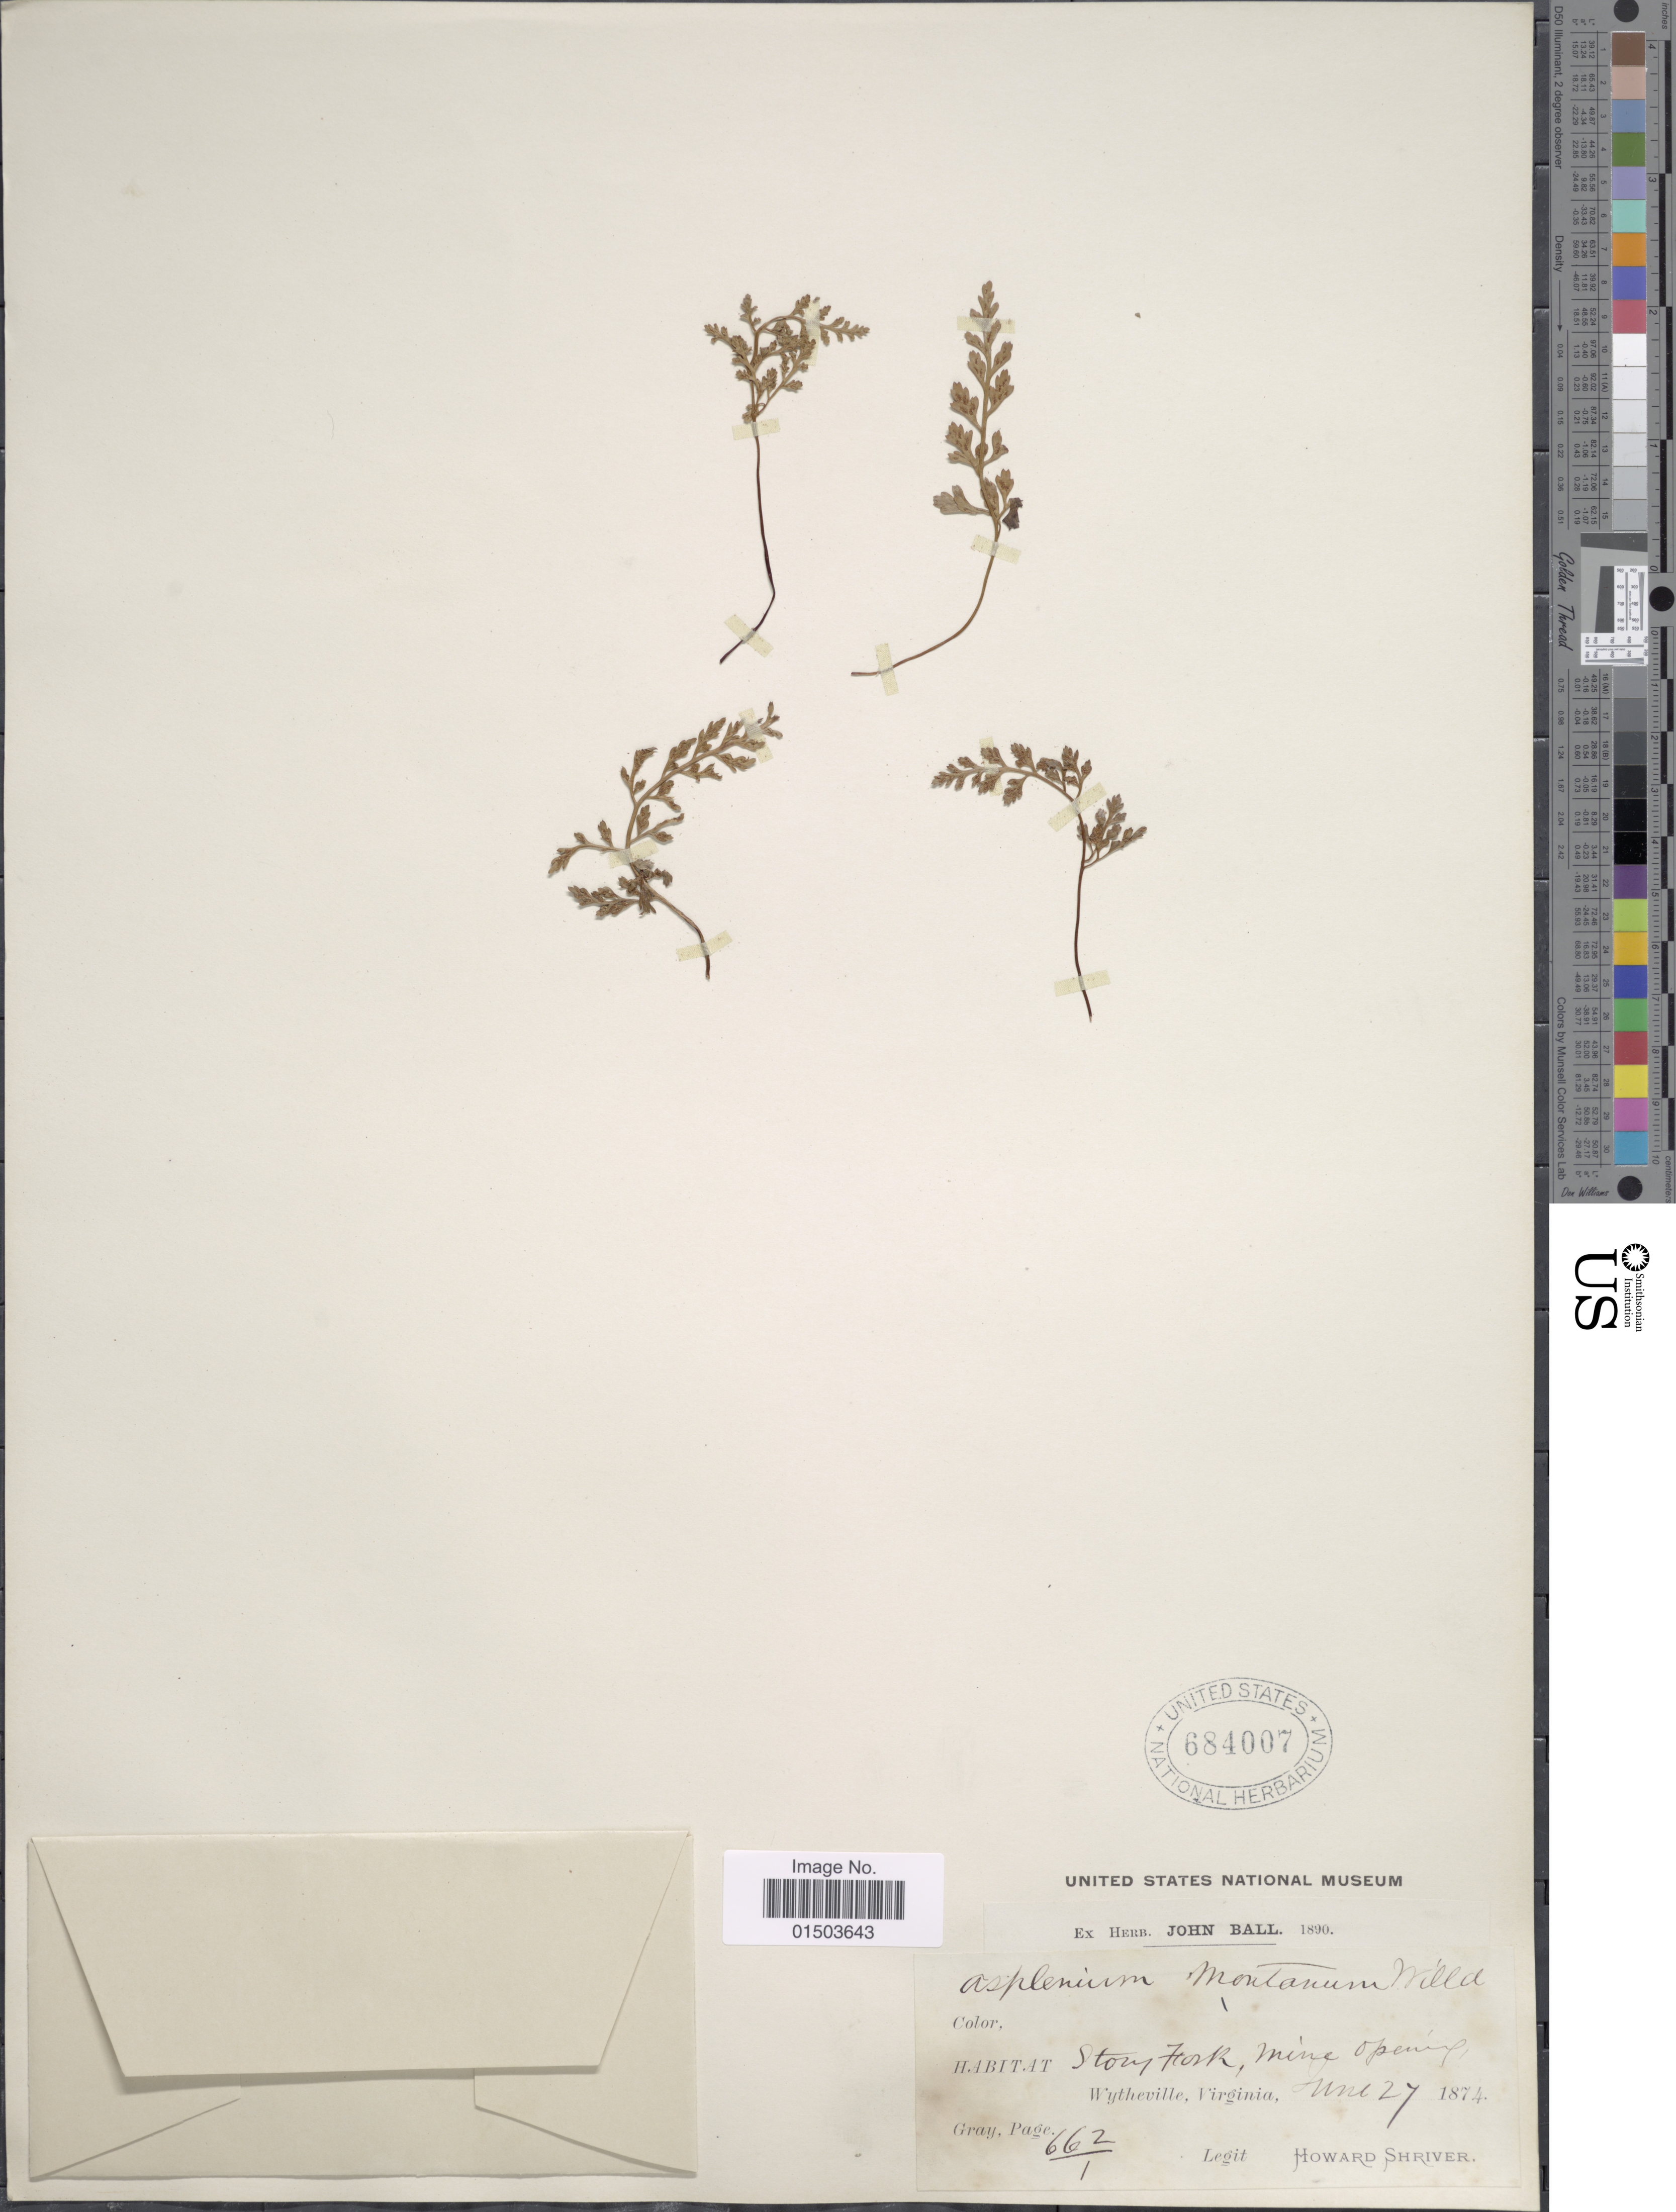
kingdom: Plantae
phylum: Tracheophyta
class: Polypodiopsida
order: Polypodiales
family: Aspleniaceae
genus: Asplenium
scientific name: Asplenium montanum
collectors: H. Shriver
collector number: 662/1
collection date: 1874-06-27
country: United States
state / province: Virginia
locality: Stony Fork, Mine opening Wytheville,Virginia.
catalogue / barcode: US 684007